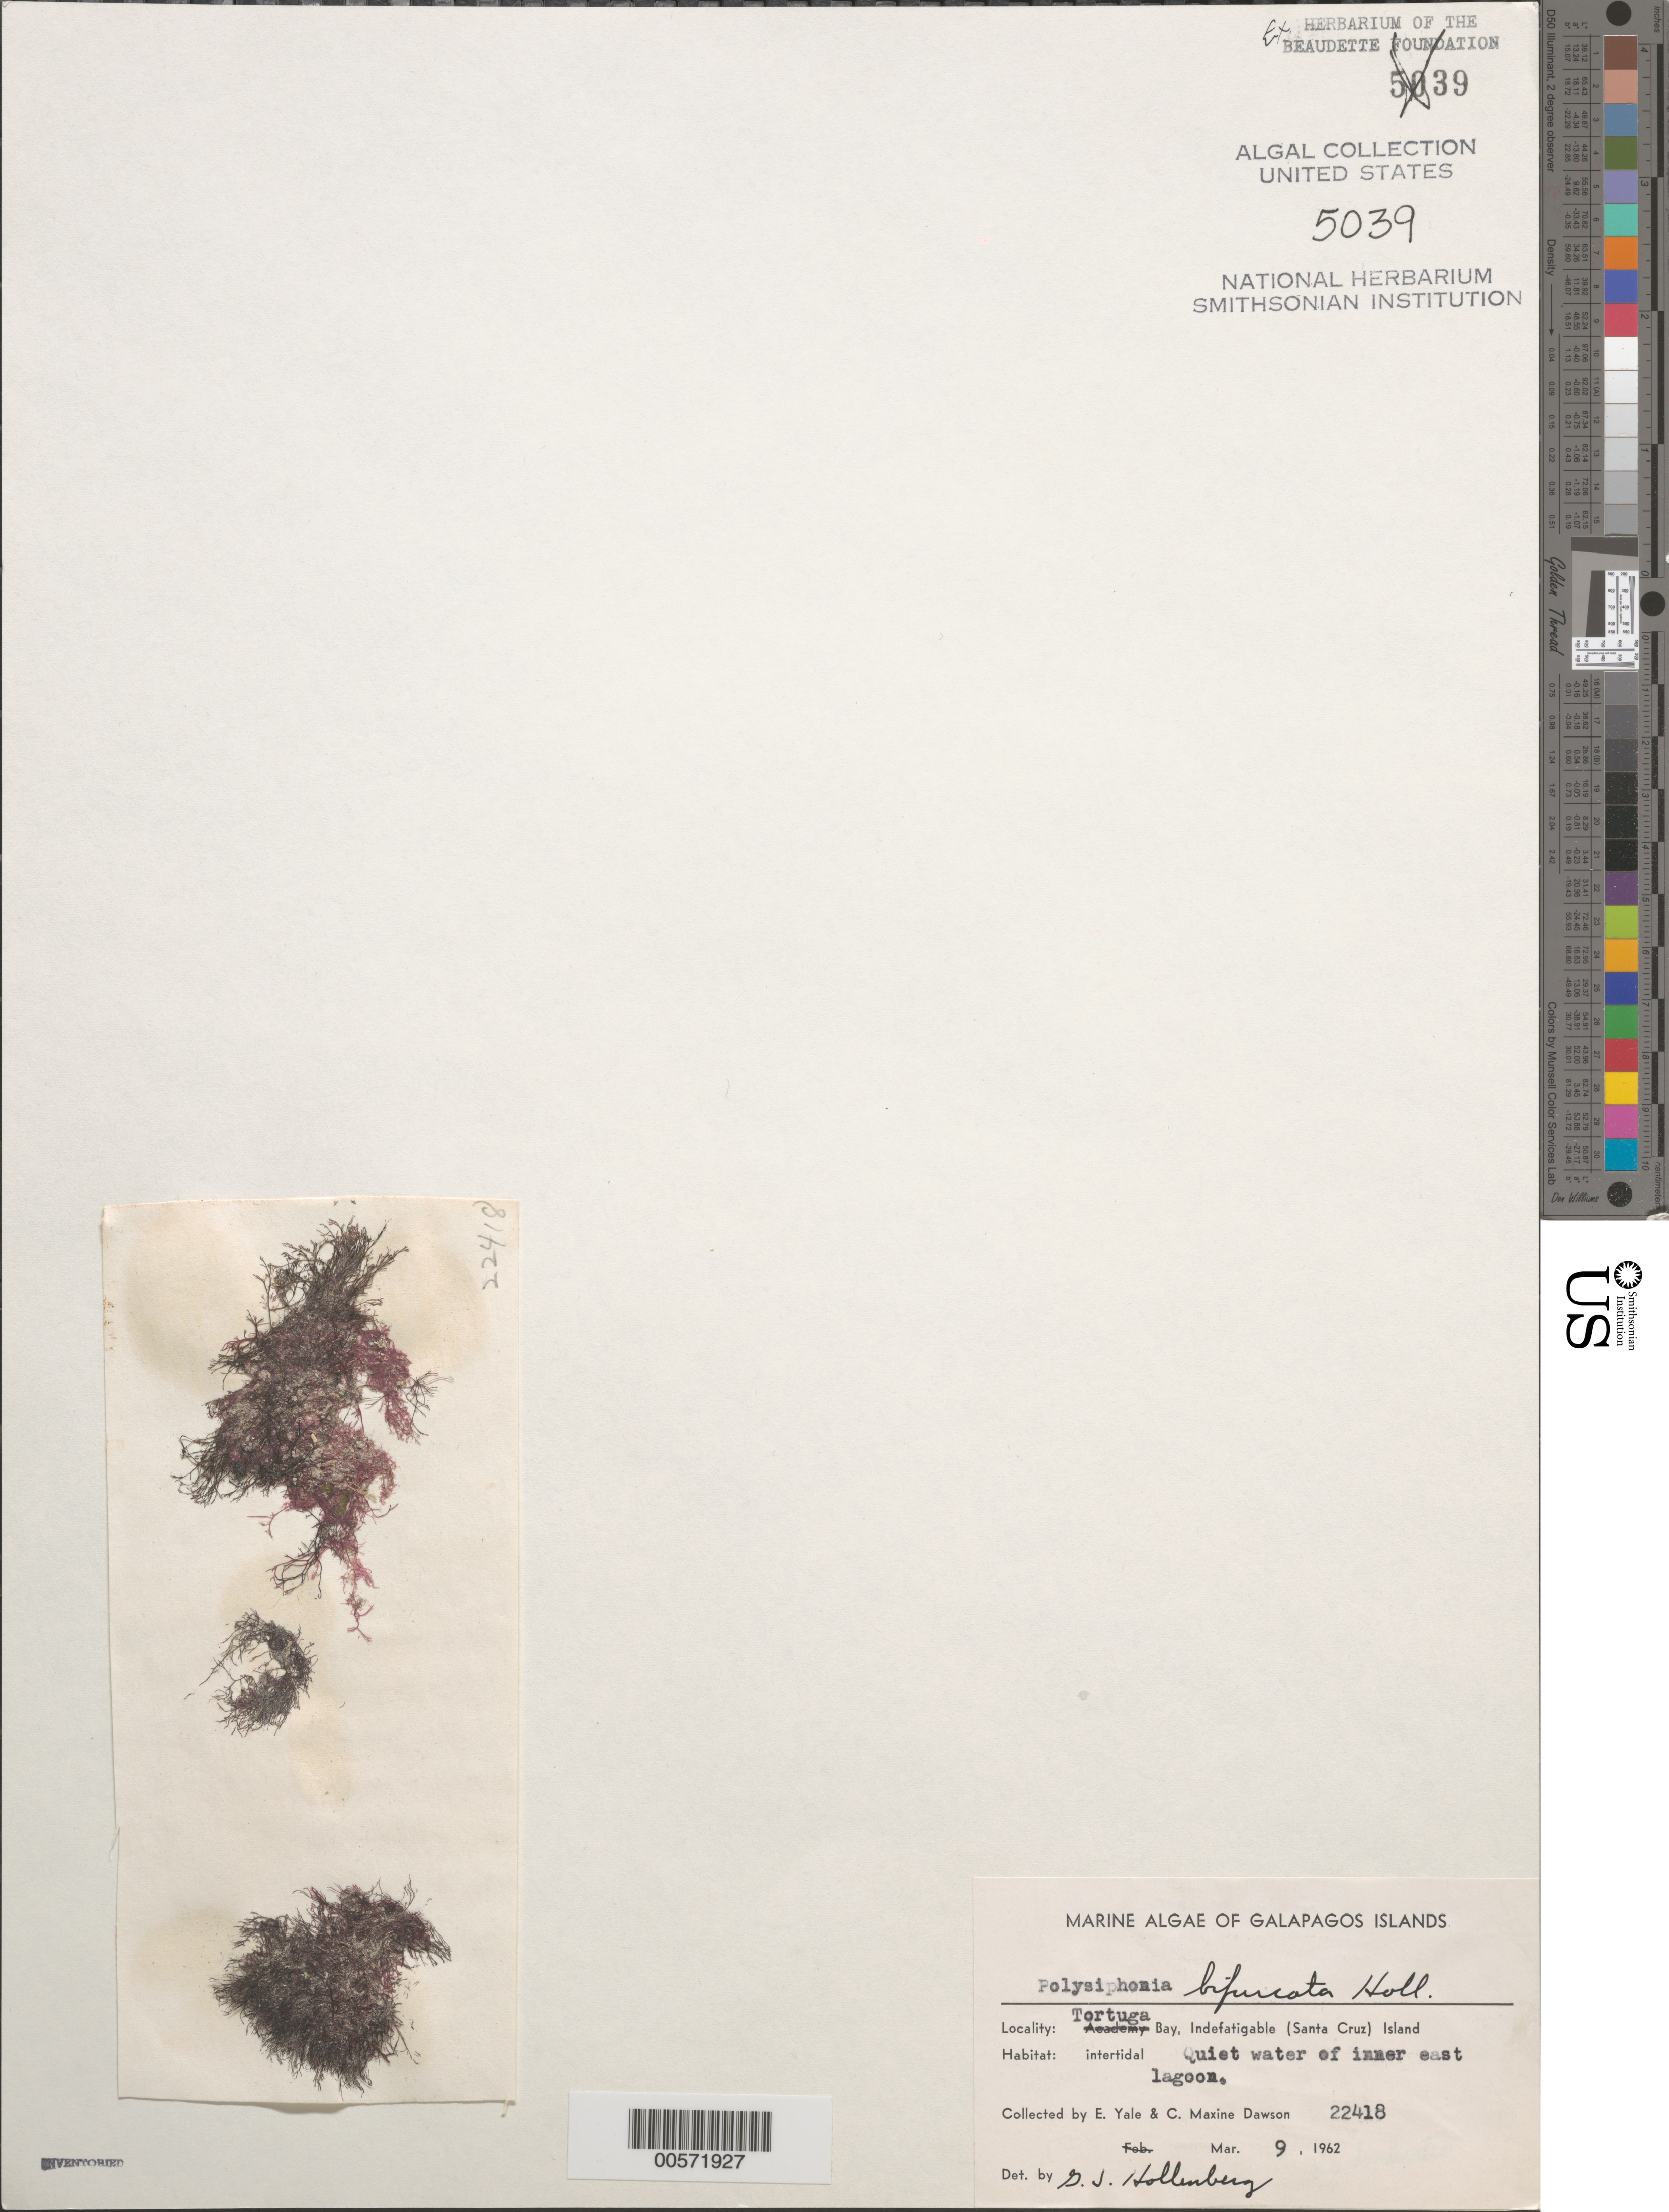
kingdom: Plantae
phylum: Rhodophyta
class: Florideophyceae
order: Ceramiales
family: Rhodomelaceae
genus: Polysiphonia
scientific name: Polysiphonia bifurcata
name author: Hollenb. in W.R. Taylor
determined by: Hollenberg, George J.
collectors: E. Y. Dawson & C. M. Dawson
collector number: EYD 22418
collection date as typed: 09 Mar 1962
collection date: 1962-03-09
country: Ecuador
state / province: Colón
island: Santa Cruz [Indefatigable, Chaves]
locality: Tortuga Bay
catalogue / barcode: US 5039